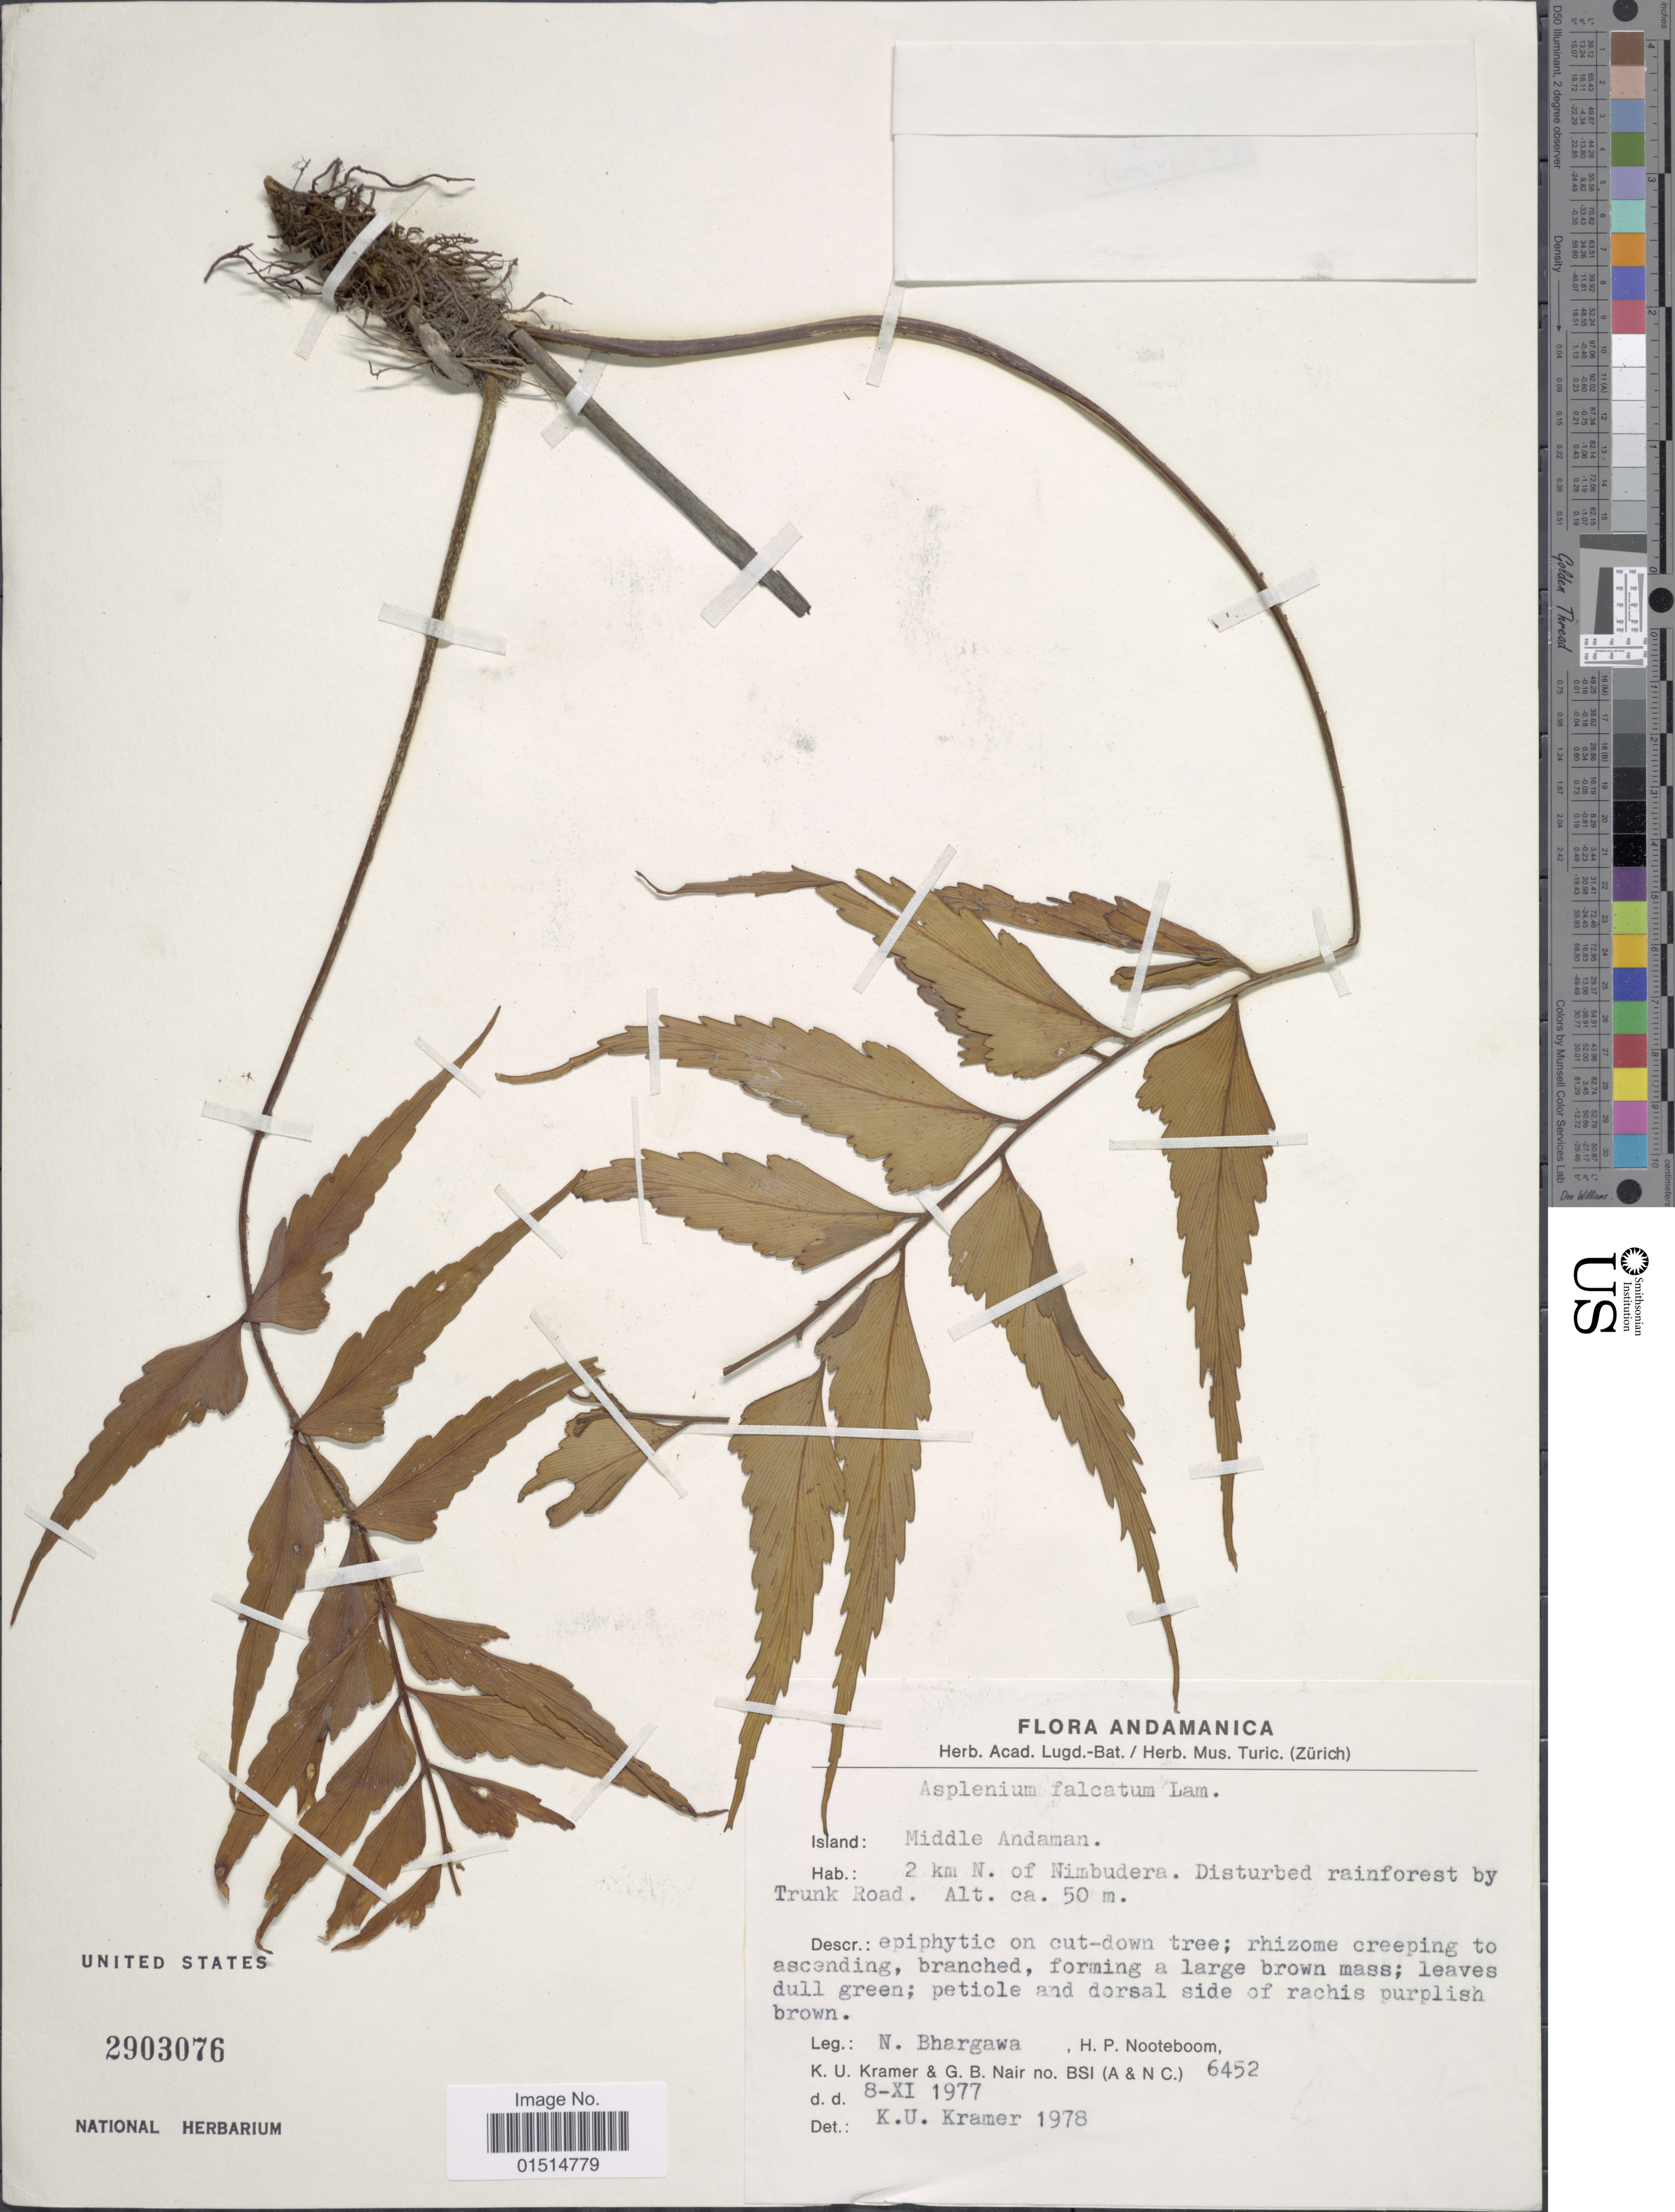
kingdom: Plantae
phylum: Tracheophyta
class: Polypodiopsida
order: Polypodiales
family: Aspleniaceae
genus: Asplenium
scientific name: Asplenium falcatum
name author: Lam.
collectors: N. Bhargawa, H. P. Nooteboom, K. U. Kramer & G. Nair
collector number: BSI (A & N C.) 6452*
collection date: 1977-11-08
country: India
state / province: Andaman and Nicobar Islands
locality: Andamanica, Middle Andaman. 2 km N. of Nimbudera. Dsturbed rainforest by Trunk Road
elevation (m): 50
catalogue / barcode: US 2903076